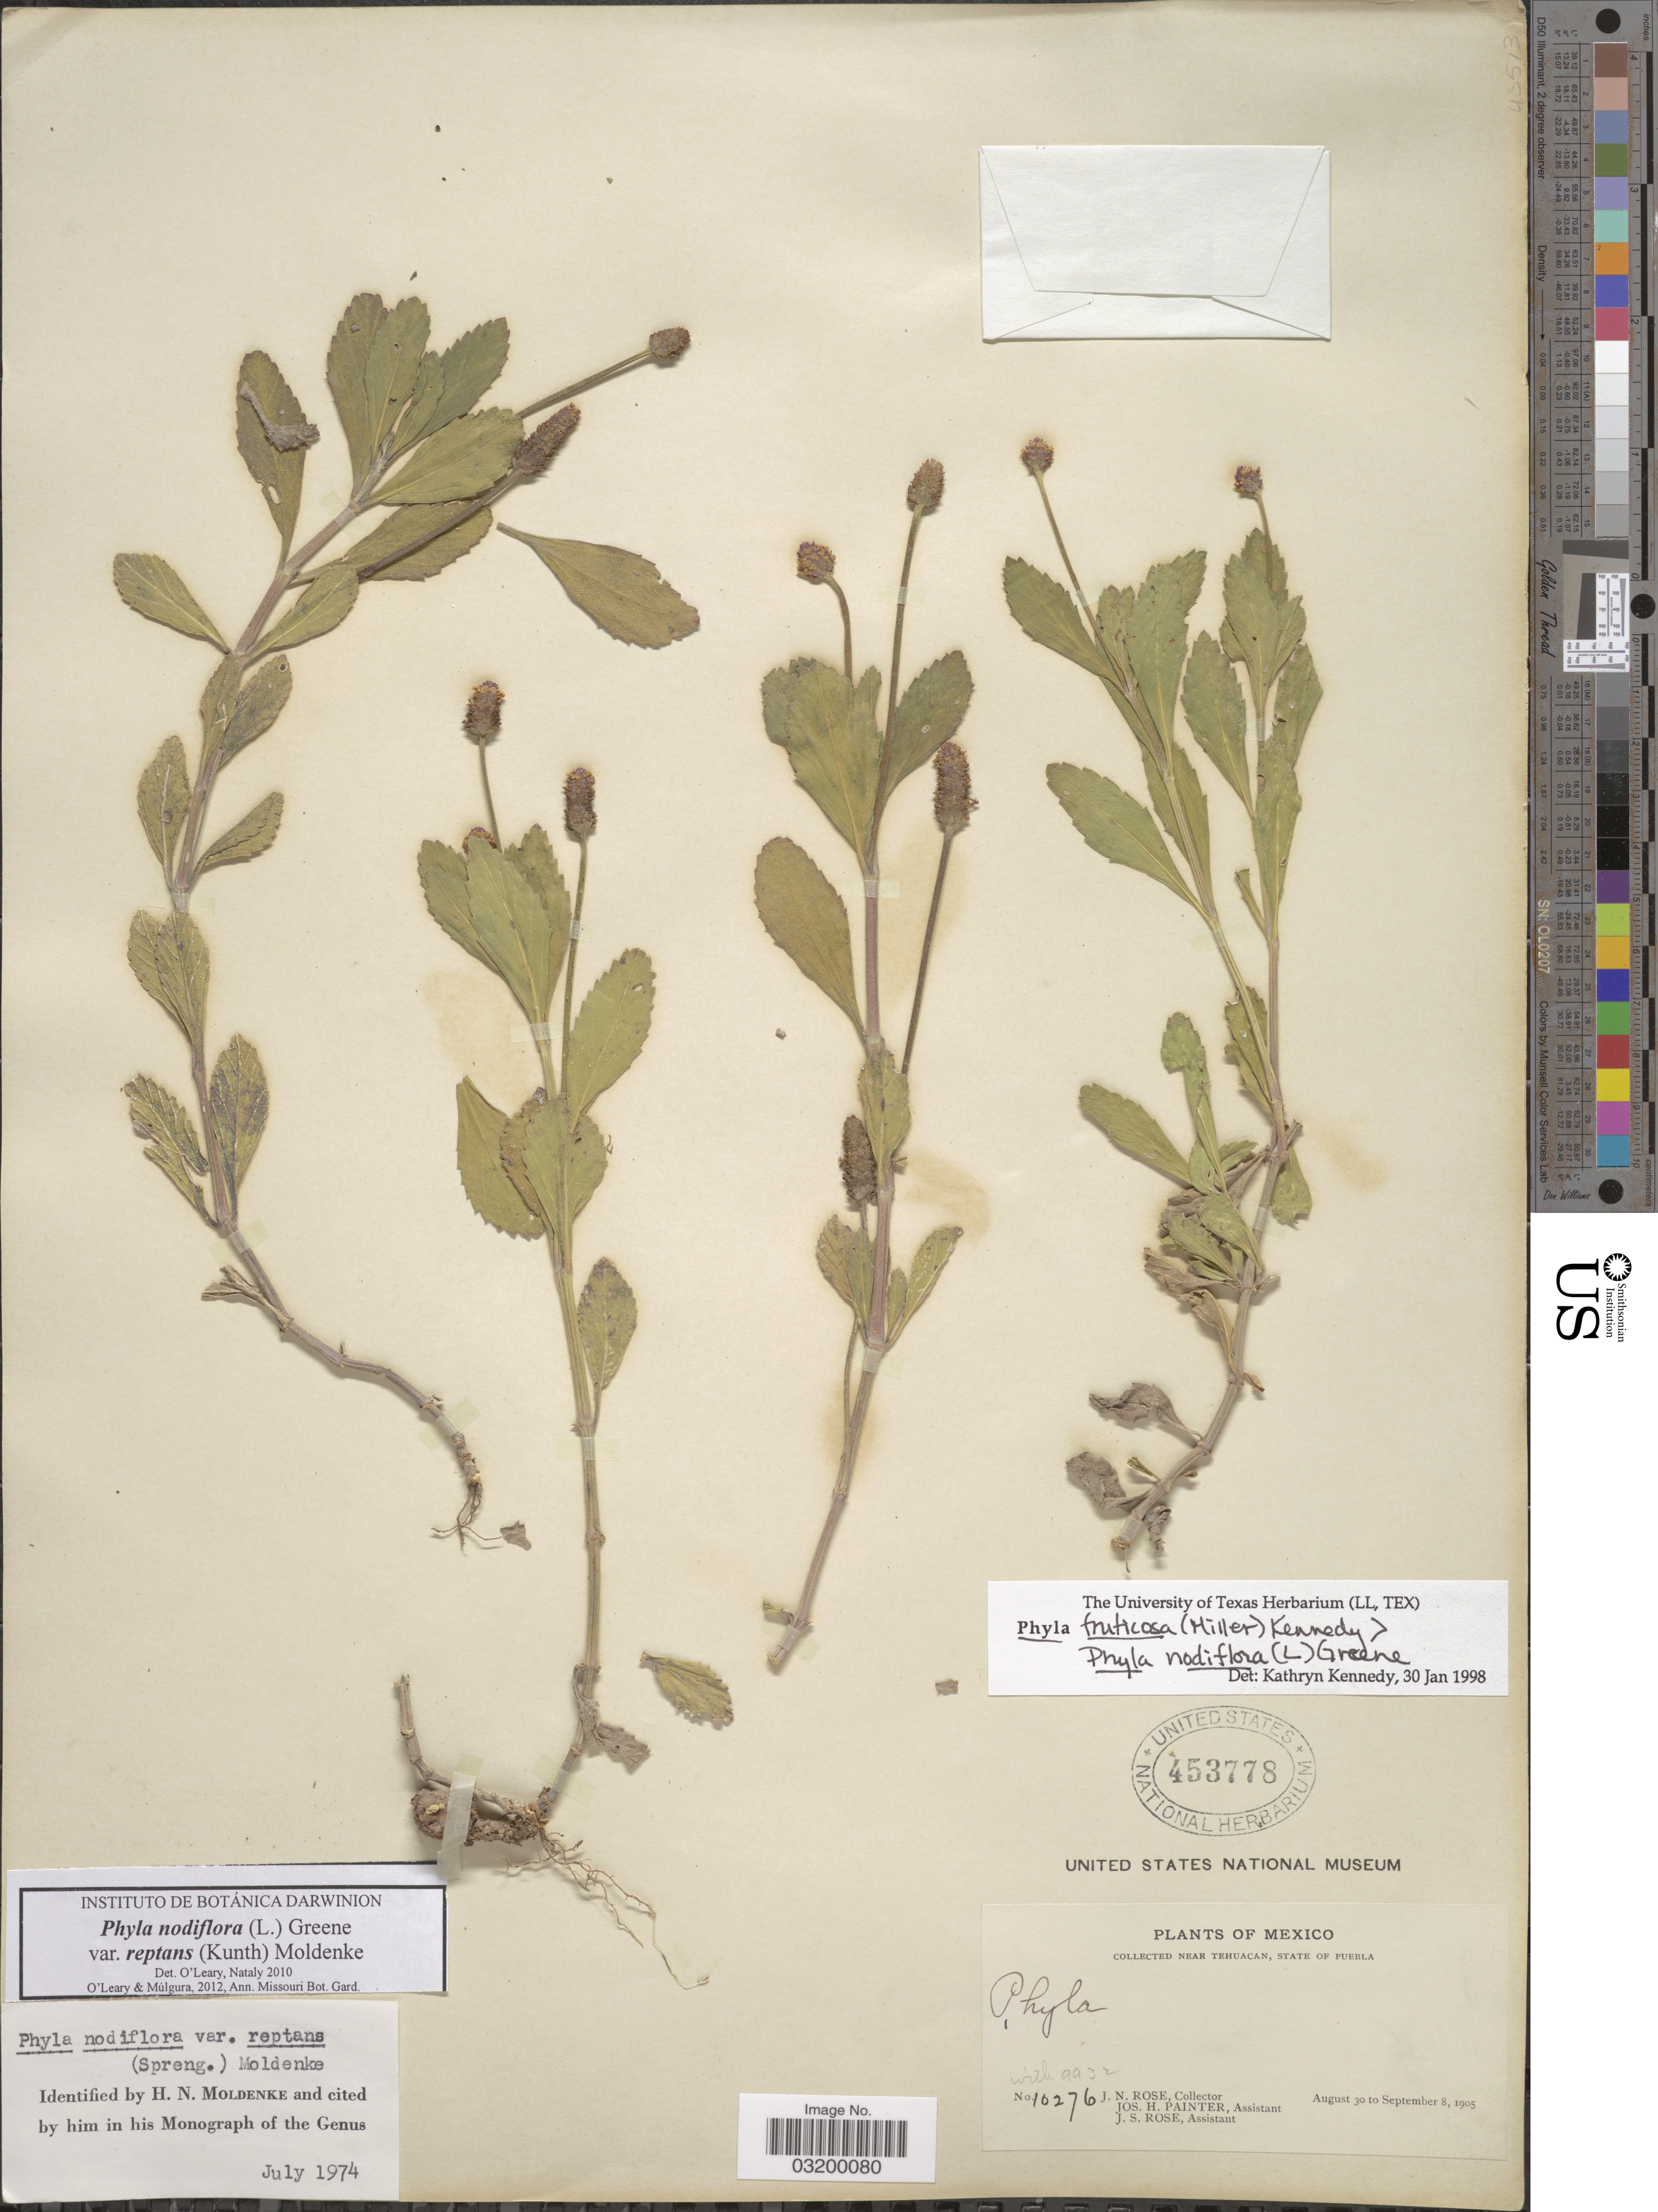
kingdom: Plantae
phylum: Tracheophyta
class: Magnoliopsida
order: Lamiales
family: Verbenaceae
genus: Phyla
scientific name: Phyla nodiflora var. reptans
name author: (Kunth) Moldenke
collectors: J. N. Rose, J. H. Painter & J. S. Rose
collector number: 10276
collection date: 1905-08-30/1905-09-08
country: Mexico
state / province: Puebla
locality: Near Tehuacan.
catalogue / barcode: US 453778